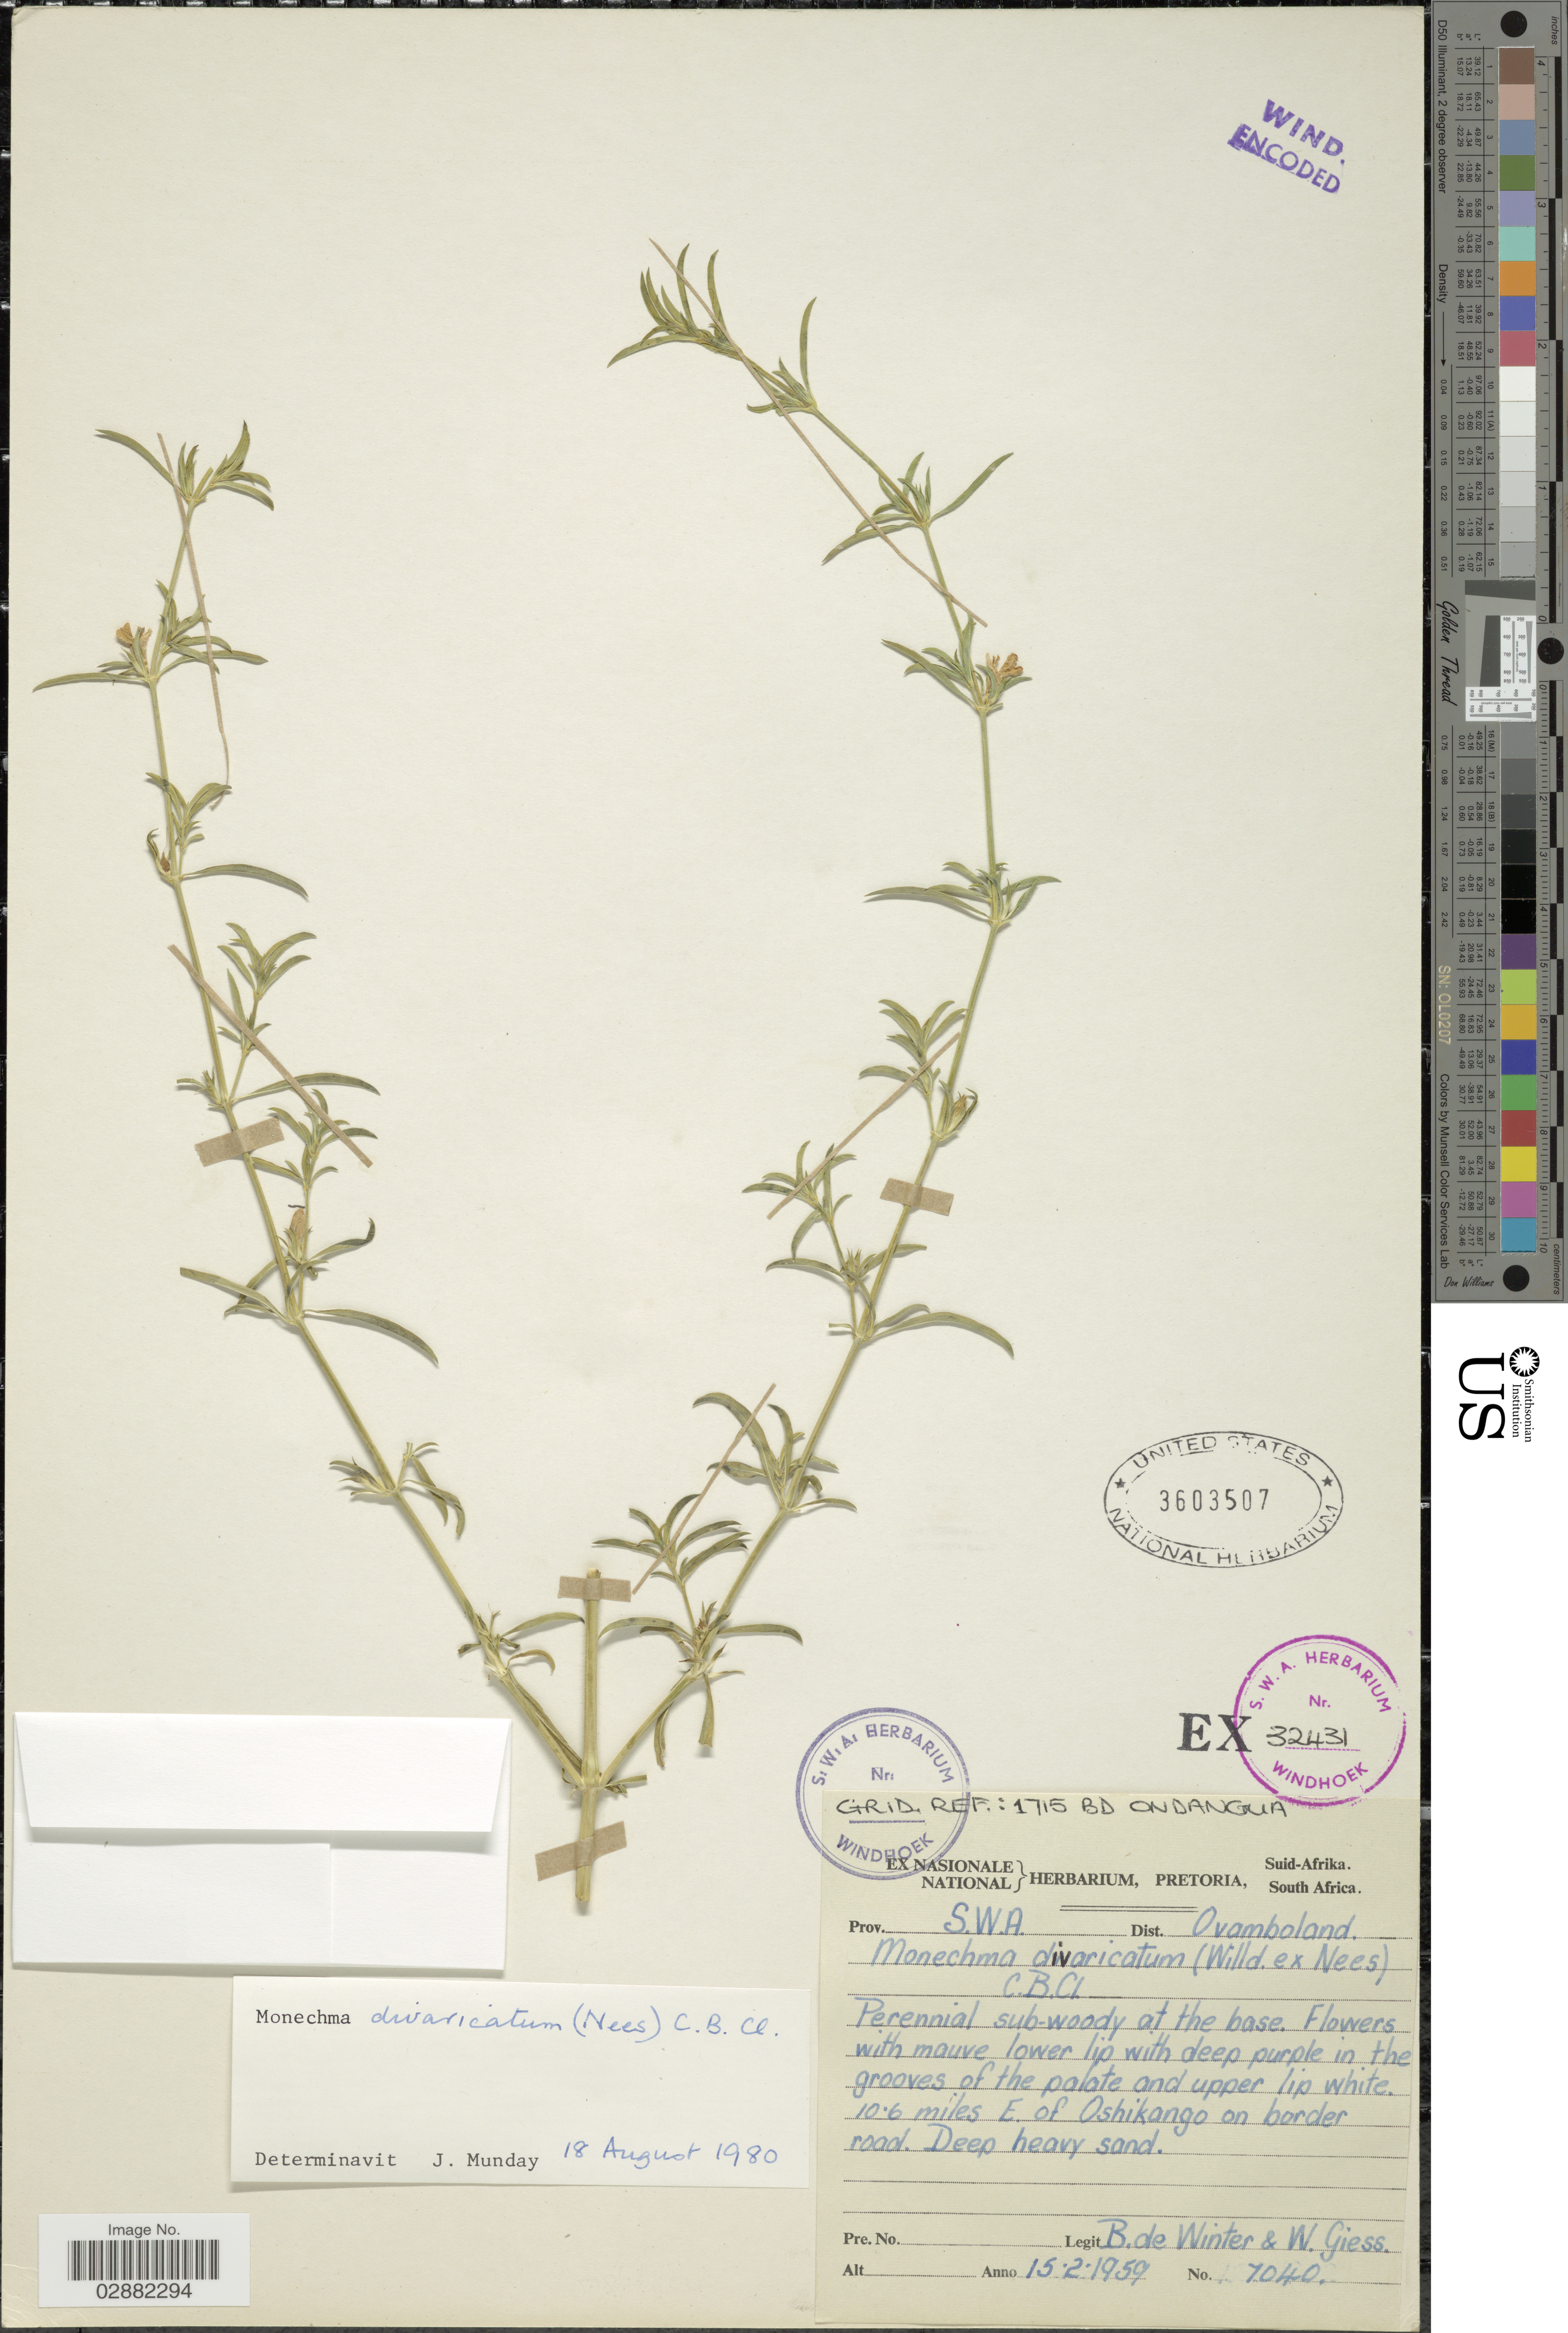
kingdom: Plantae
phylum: Tracheophyta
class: Magnoliopsida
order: Lamiales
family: Acanthaceae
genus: Justicia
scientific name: Justicia divaricata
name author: Willd. ex Nees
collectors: B. De Winter & W. Giess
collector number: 7040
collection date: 1959-02-15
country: Namibia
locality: Prov. S. W. A. Dist. Ovamboland. 10.6 miles E. of Oshikango on border road.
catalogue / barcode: US 3603507